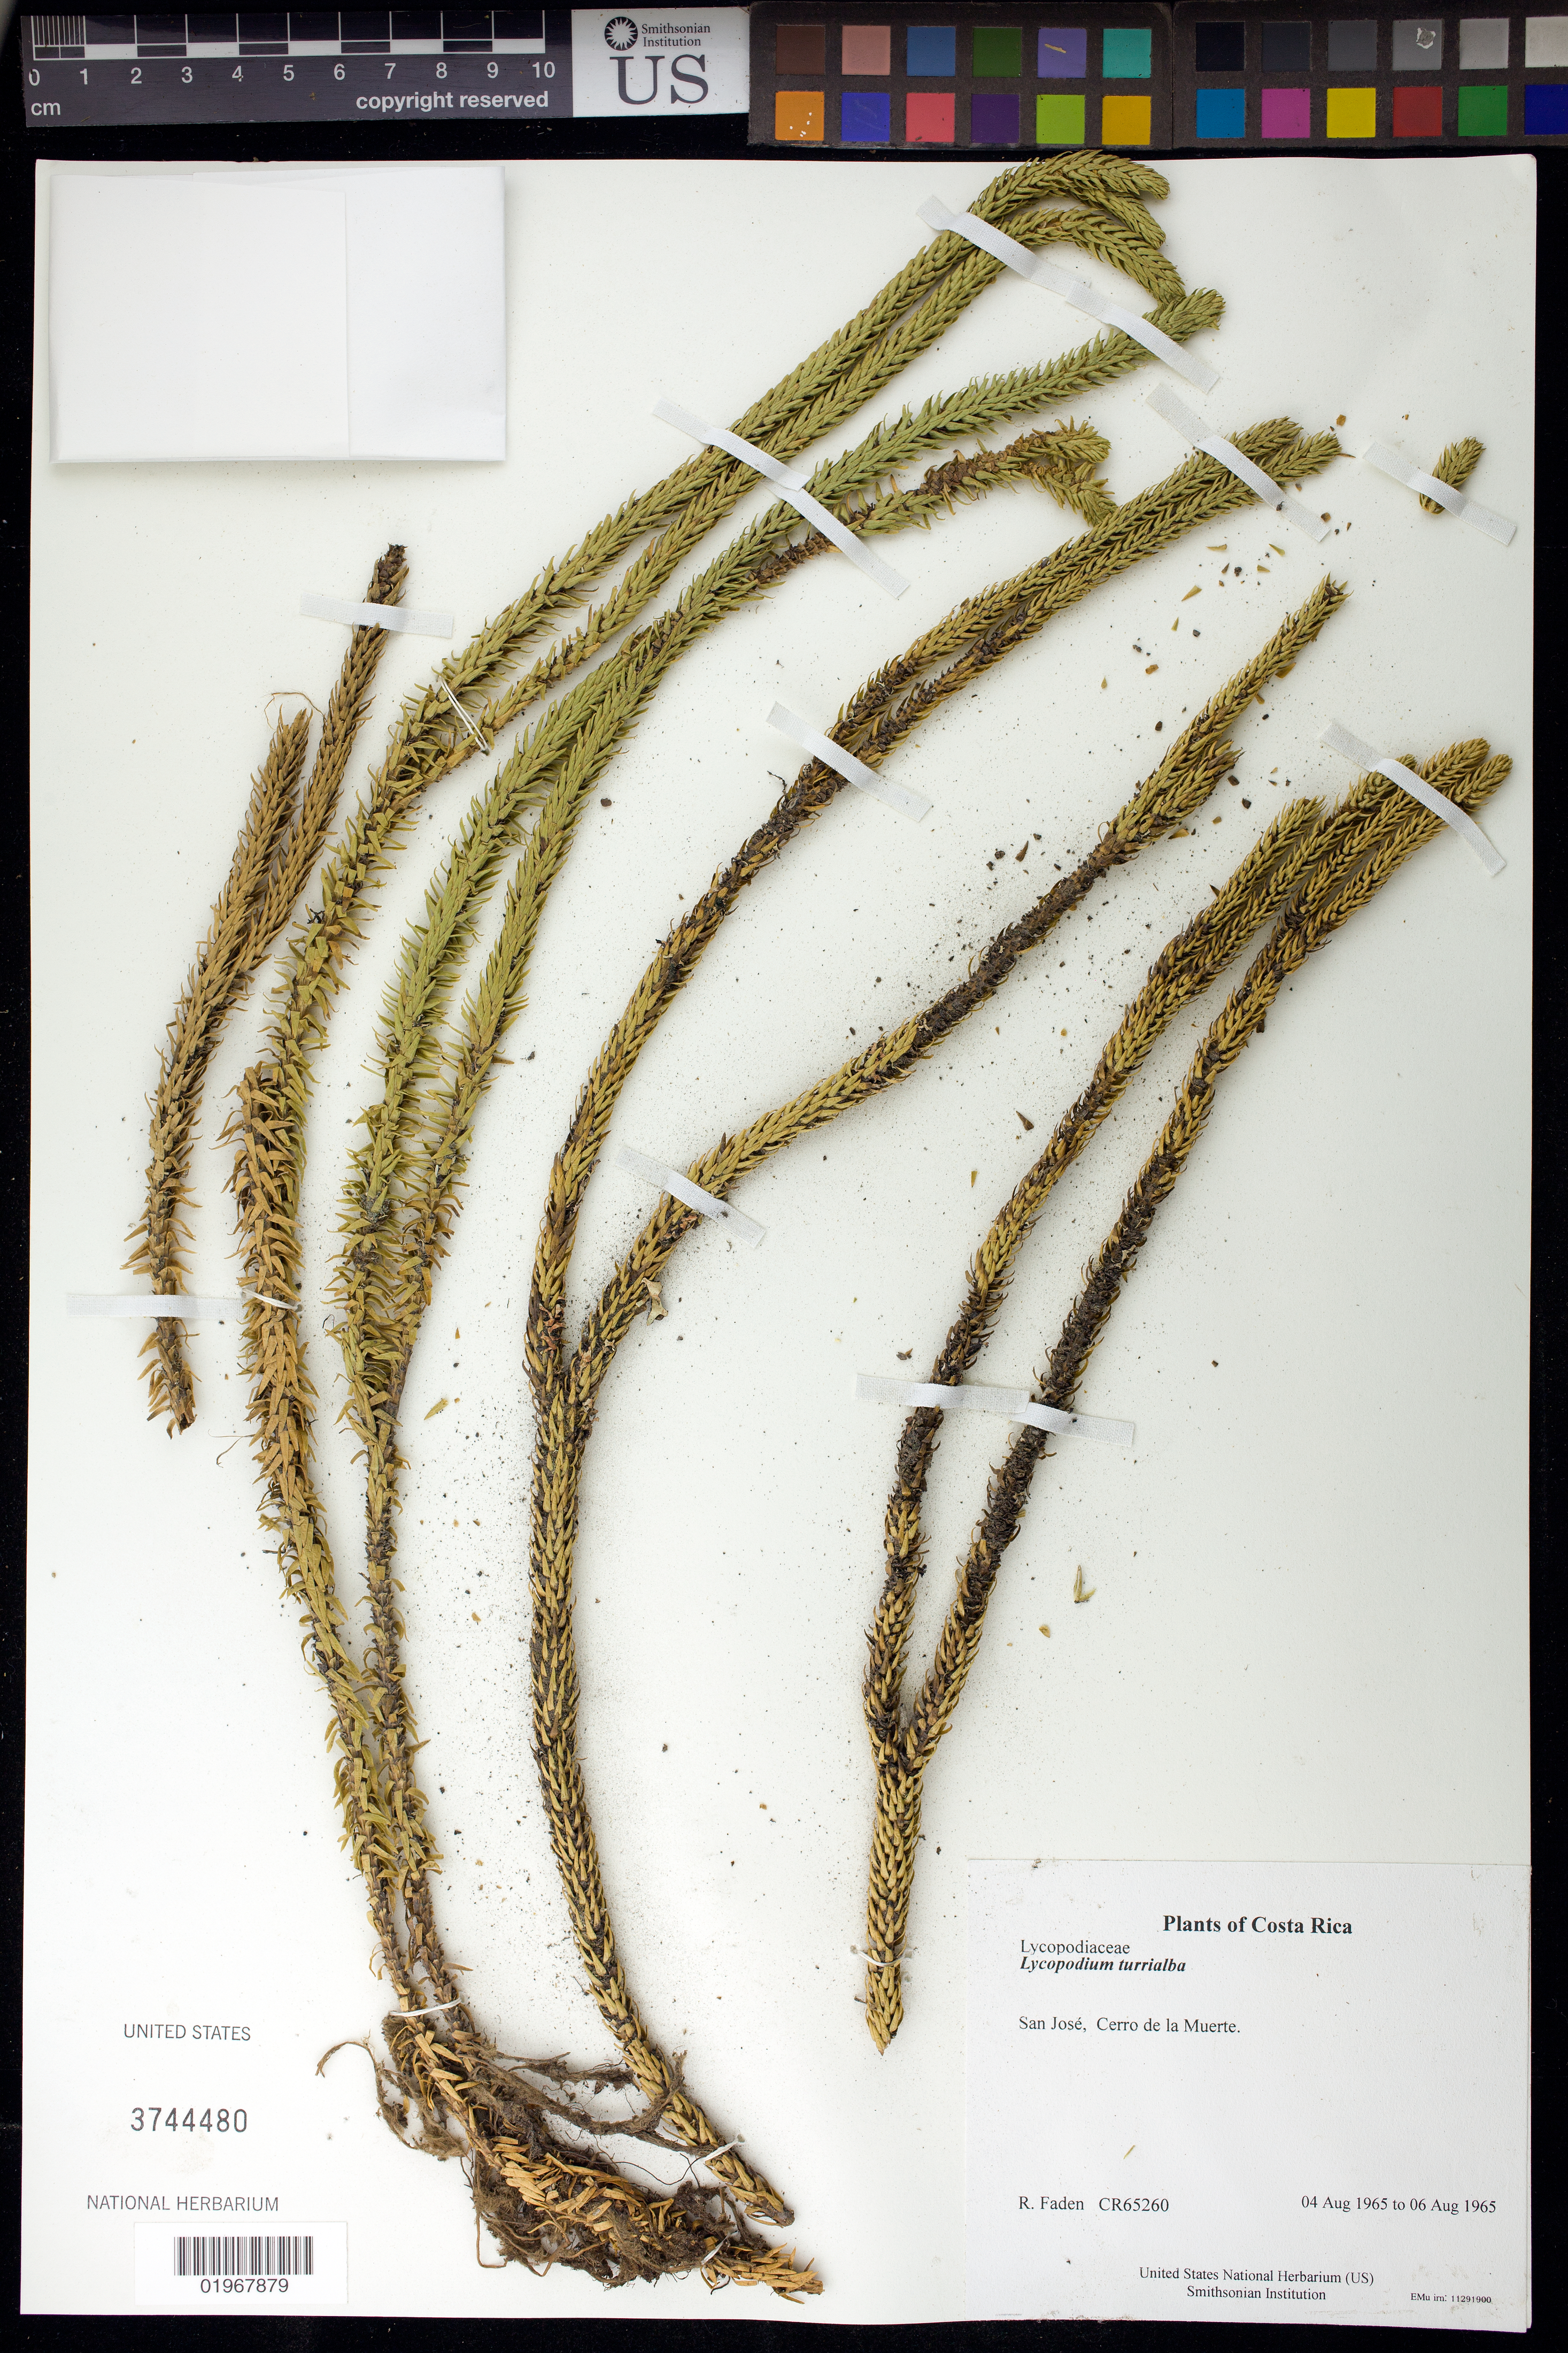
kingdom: Plantae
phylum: Tracheophyta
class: Lycopodiopsida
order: Lycopodiales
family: Lycopodiaceae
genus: Phlegmariurus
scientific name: Phlegmariurus talamancanus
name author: (B. Øllg.) B. Øllg.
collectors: R. B. Faden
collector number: CR65260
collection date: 1965-08-04/1965-08-06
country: Costa Rica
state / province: San José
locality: Cerro de la Muerte.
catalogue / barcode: US 3744480